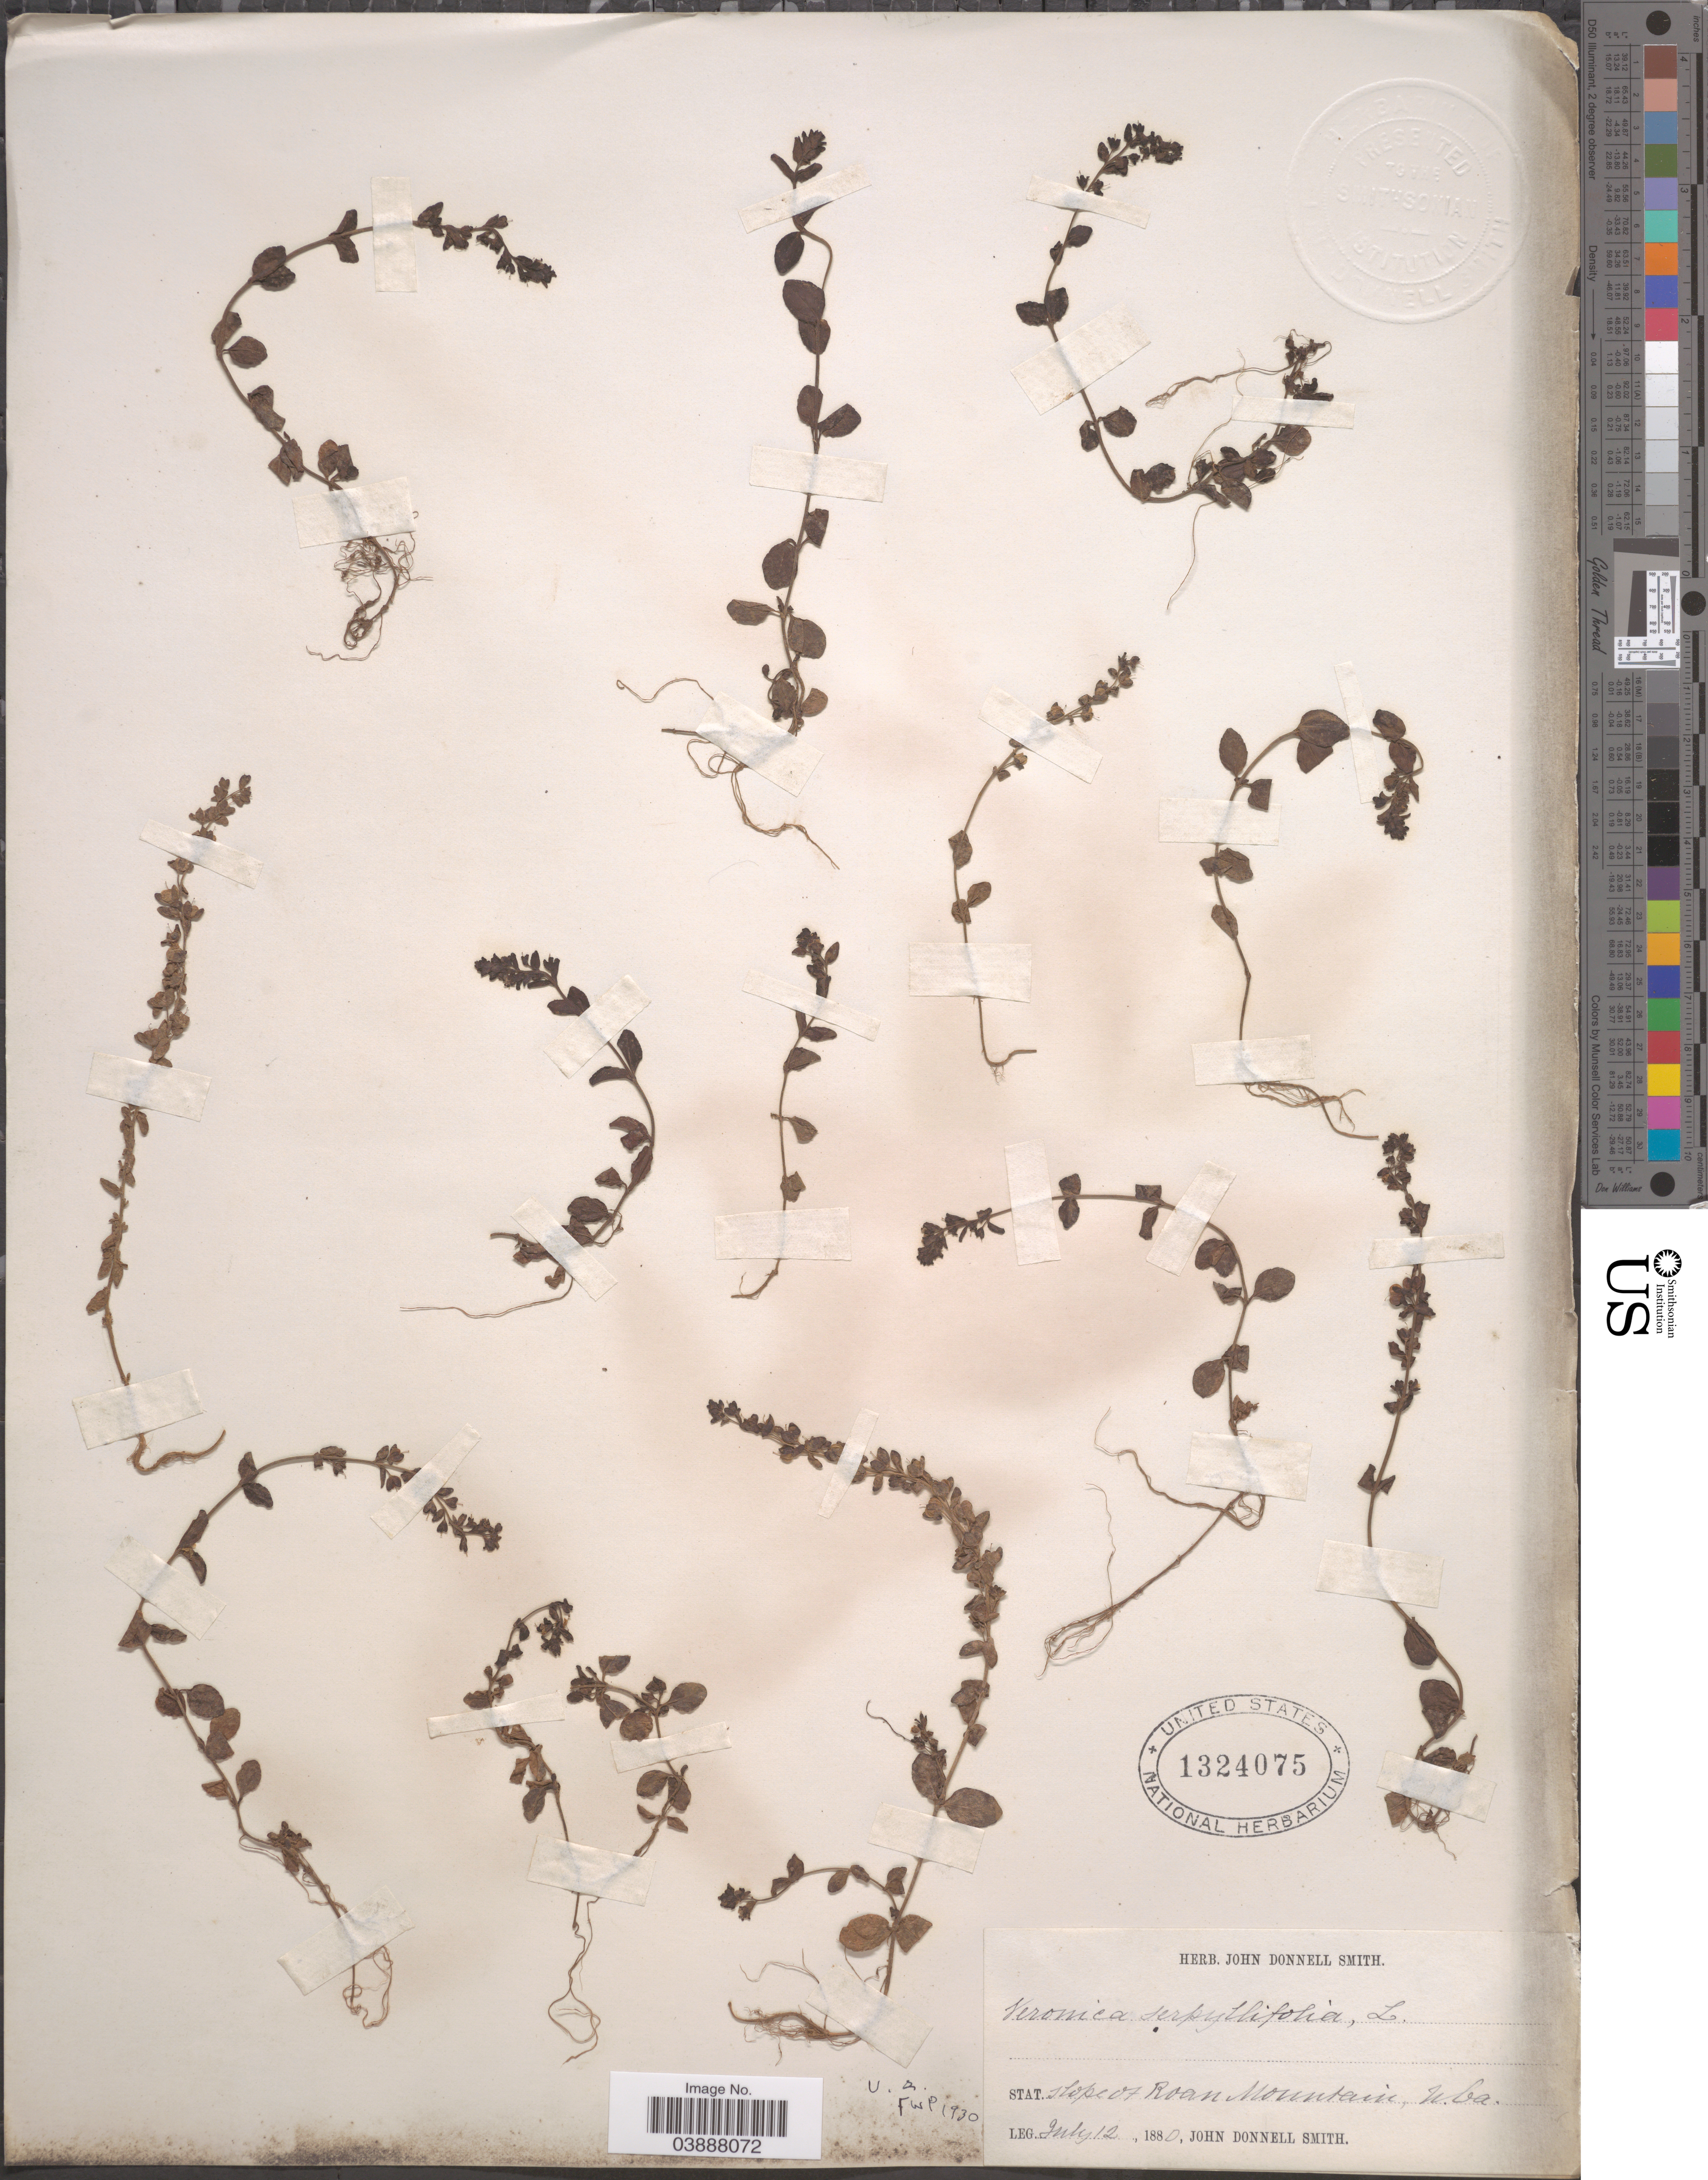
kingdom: Plantae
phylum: Tracheophyta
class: Magnoliopsida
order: Lamiales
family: Plantaginaceae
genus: Veronica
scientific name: Veronica serpyllifolia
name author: L.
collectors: J. Donnell Smith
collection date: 1880-07-12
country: United States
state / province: West Virginia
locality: Stat. slope of Roan Mountain.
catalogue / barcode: US 1324075